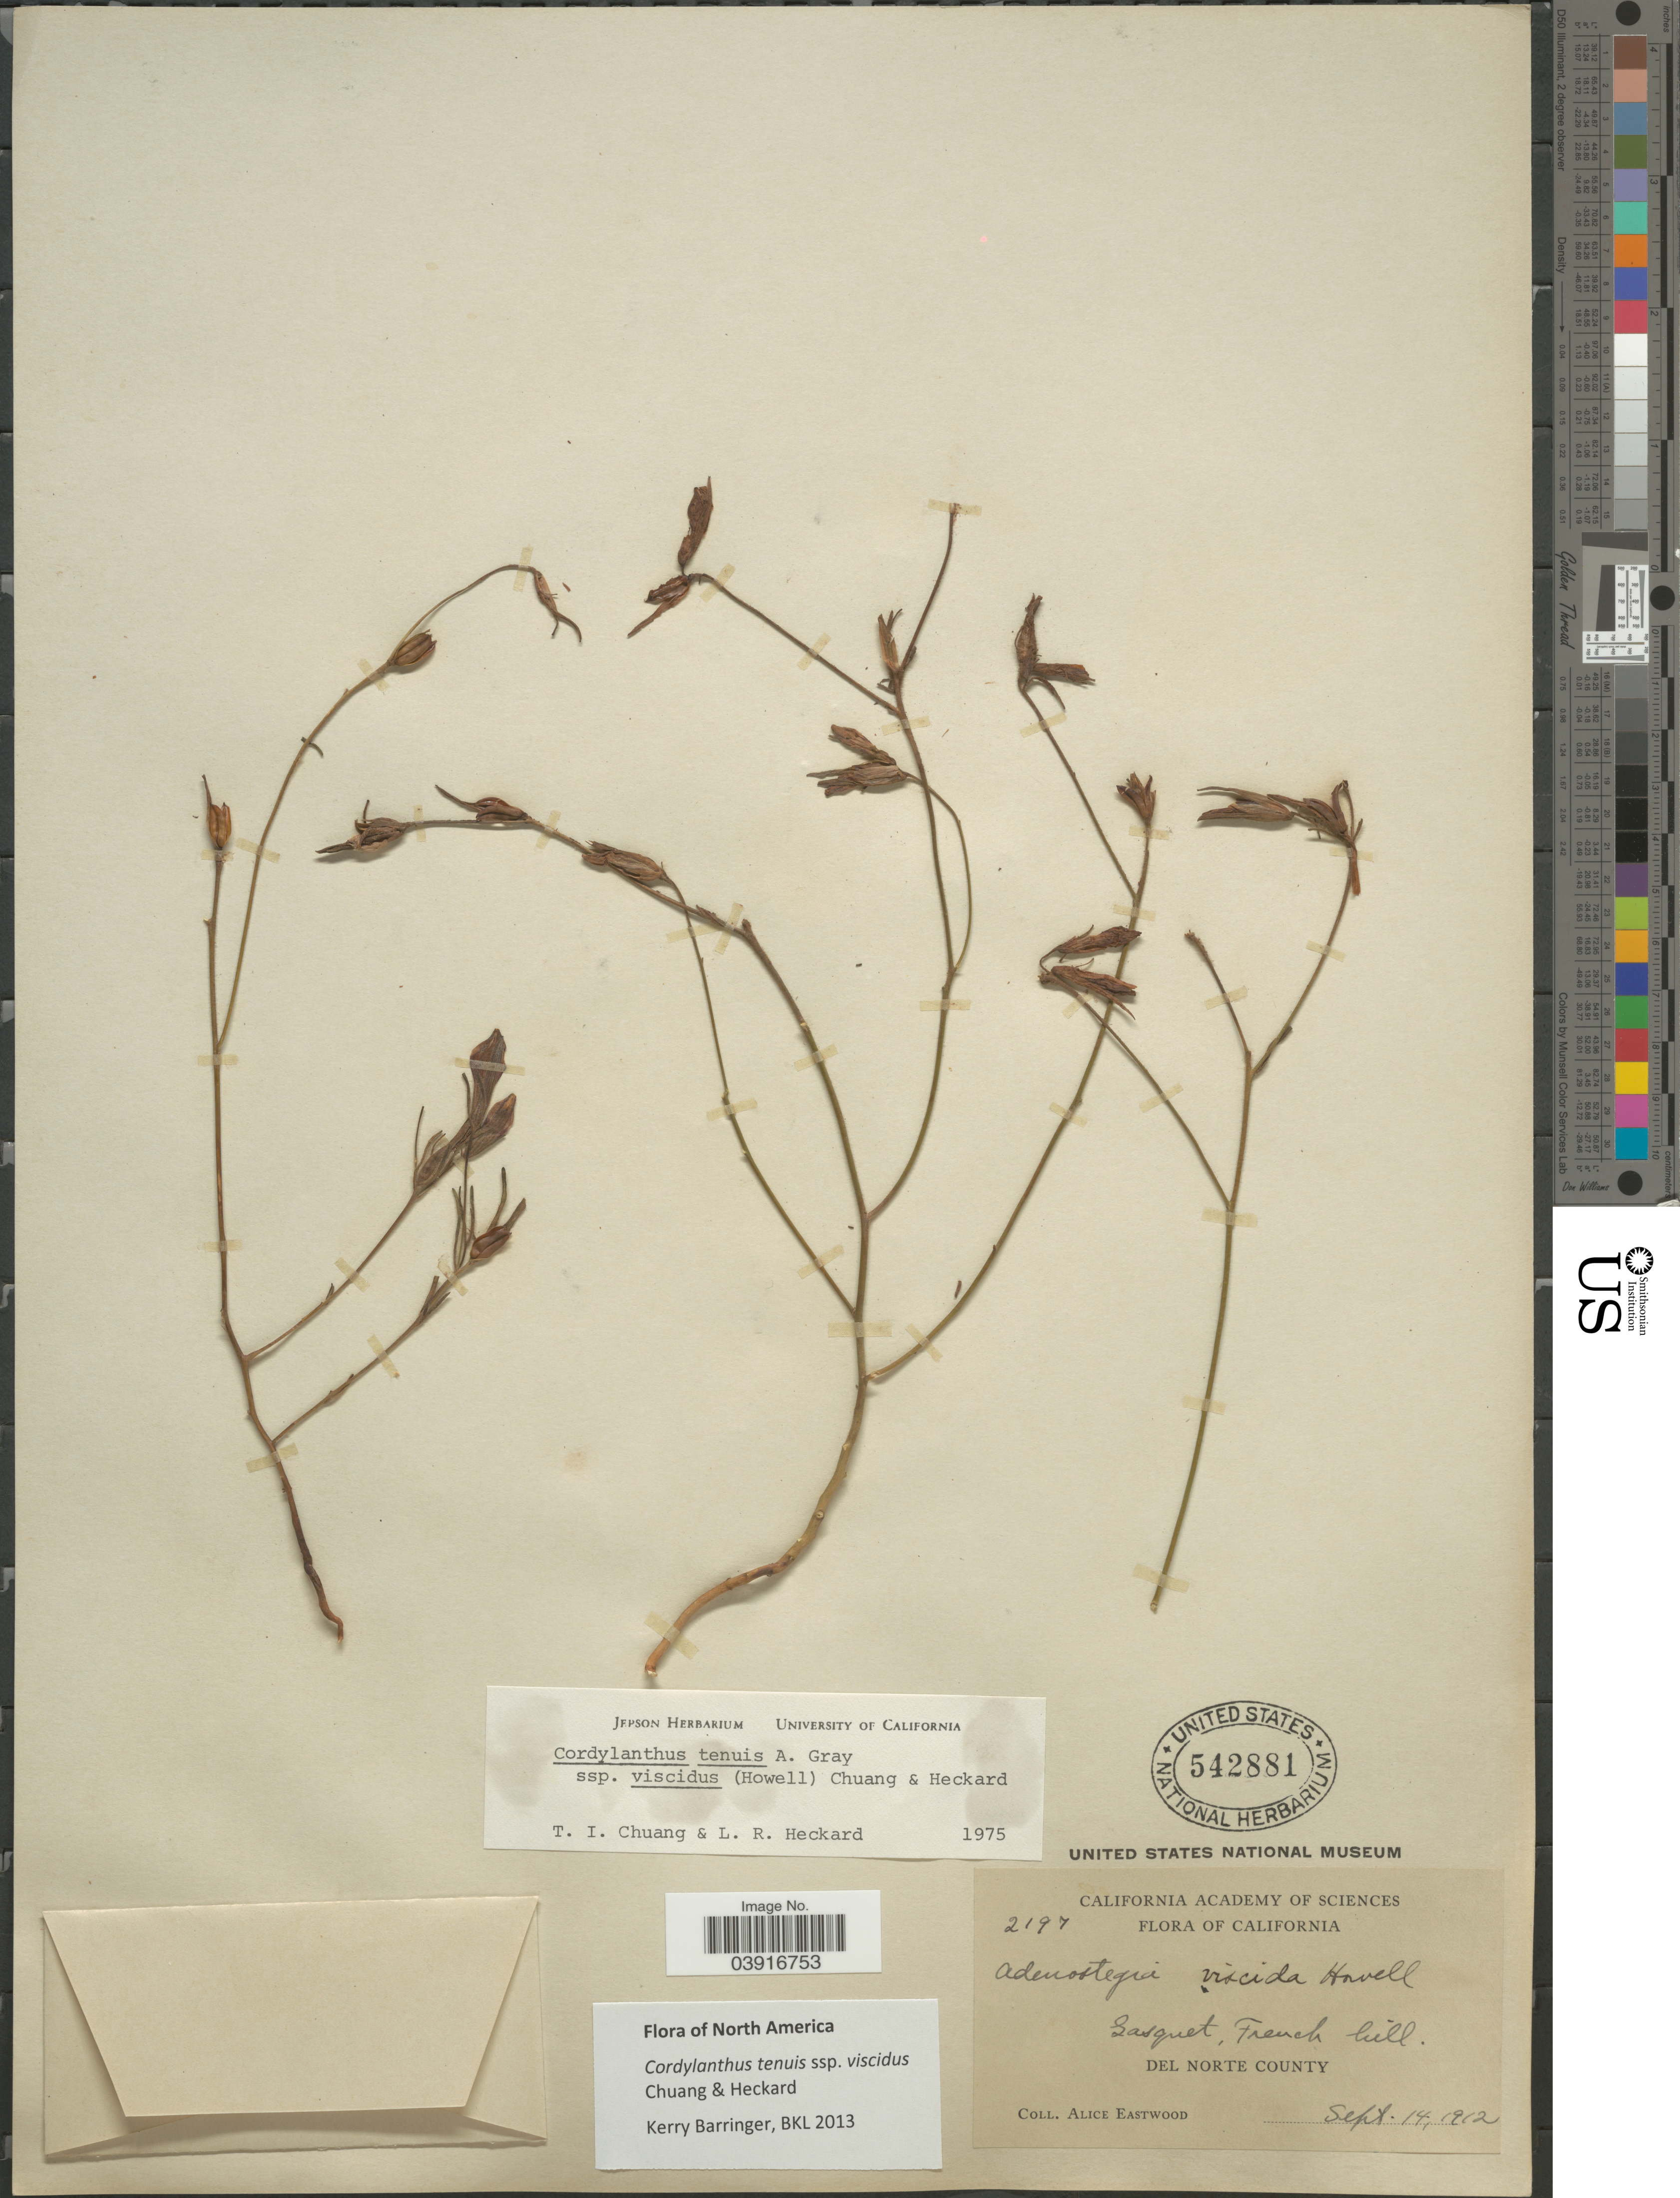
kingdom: Plantae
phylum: Tracheophyta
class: Magnoliopsida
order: Lamiales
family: Orobanchaceae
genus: Cordylanthus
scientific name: Cordylanthus tenuis subsp. viscidus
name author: (Howell) T.I. Chuang & Heckard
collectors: A. Eastwood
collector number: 2197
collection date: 1912-09-14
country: United States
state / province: California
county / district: Del Norte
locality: Sasquet, French hill. Del Norte County.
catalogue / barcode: US 542881